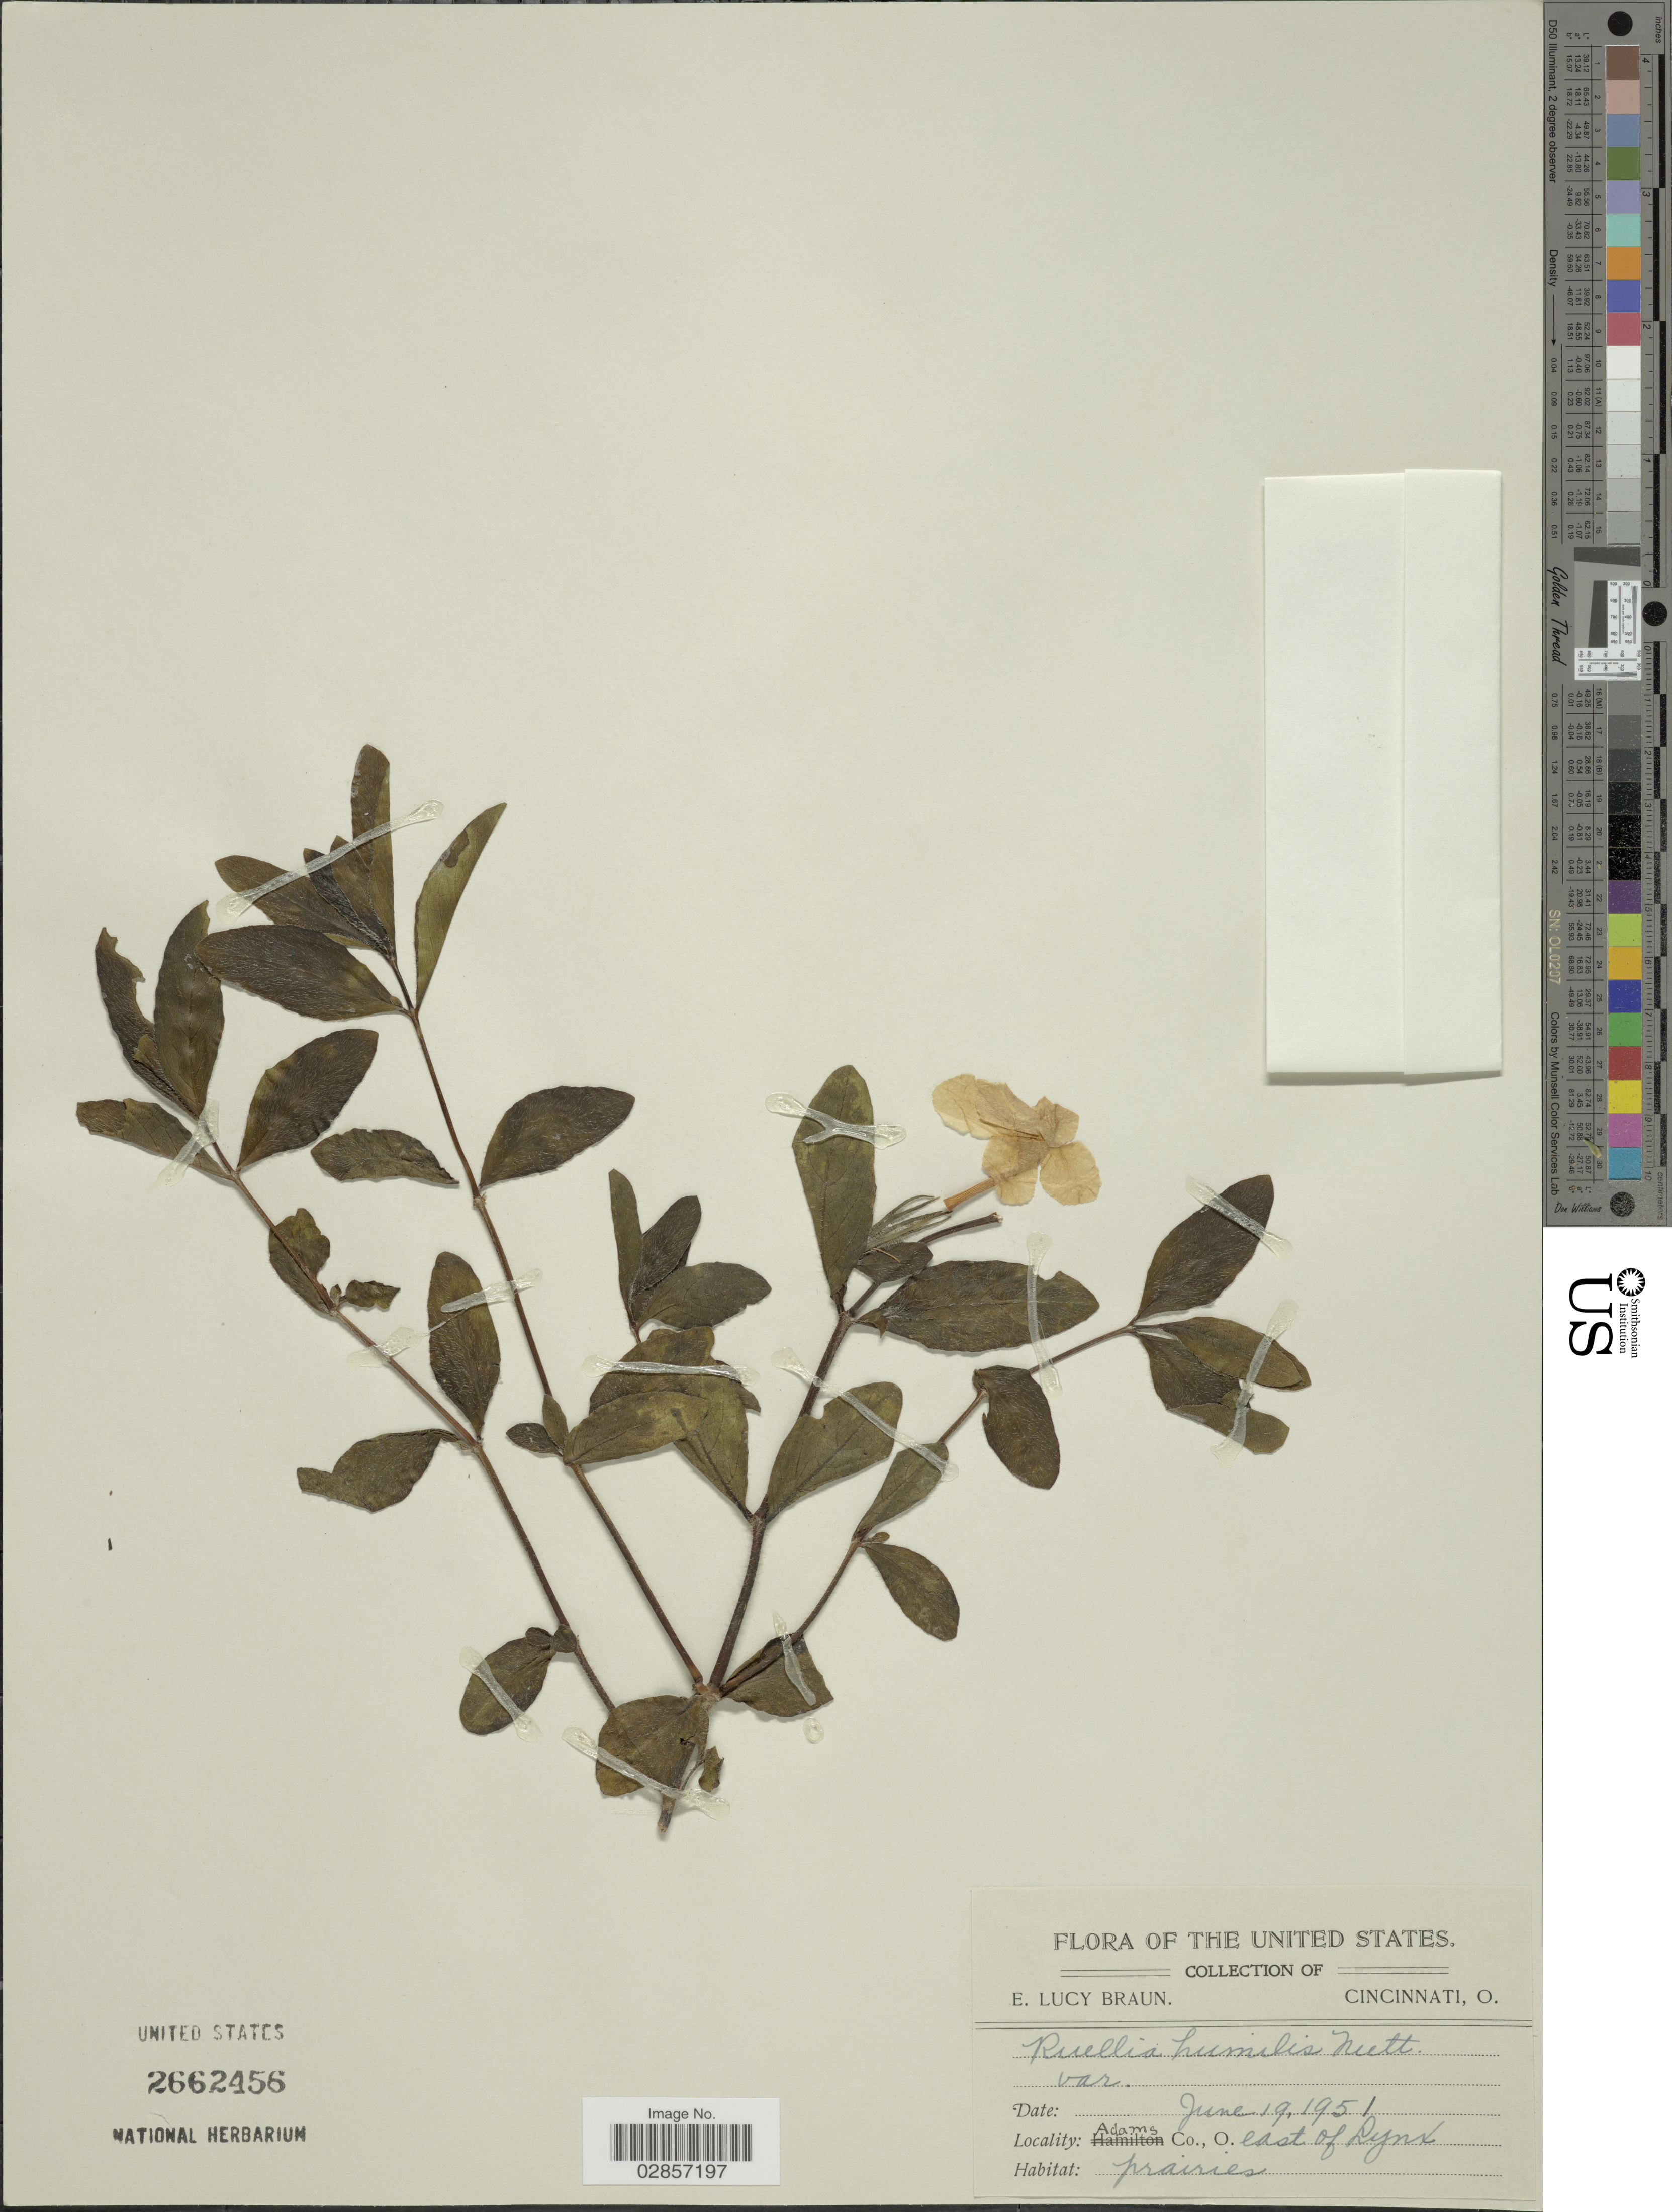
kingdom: Plantae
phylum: Tracheophyta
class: Magnoliopsida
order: Lamiales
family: Acanthaceae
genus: Ruellia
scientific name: Ruellia humilis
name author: Nutt.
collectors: E. L. Braun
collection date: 1951-06-19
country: United States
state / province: Ohio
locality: Adams Co., O. east of Lynx.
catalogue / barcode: US 2662456